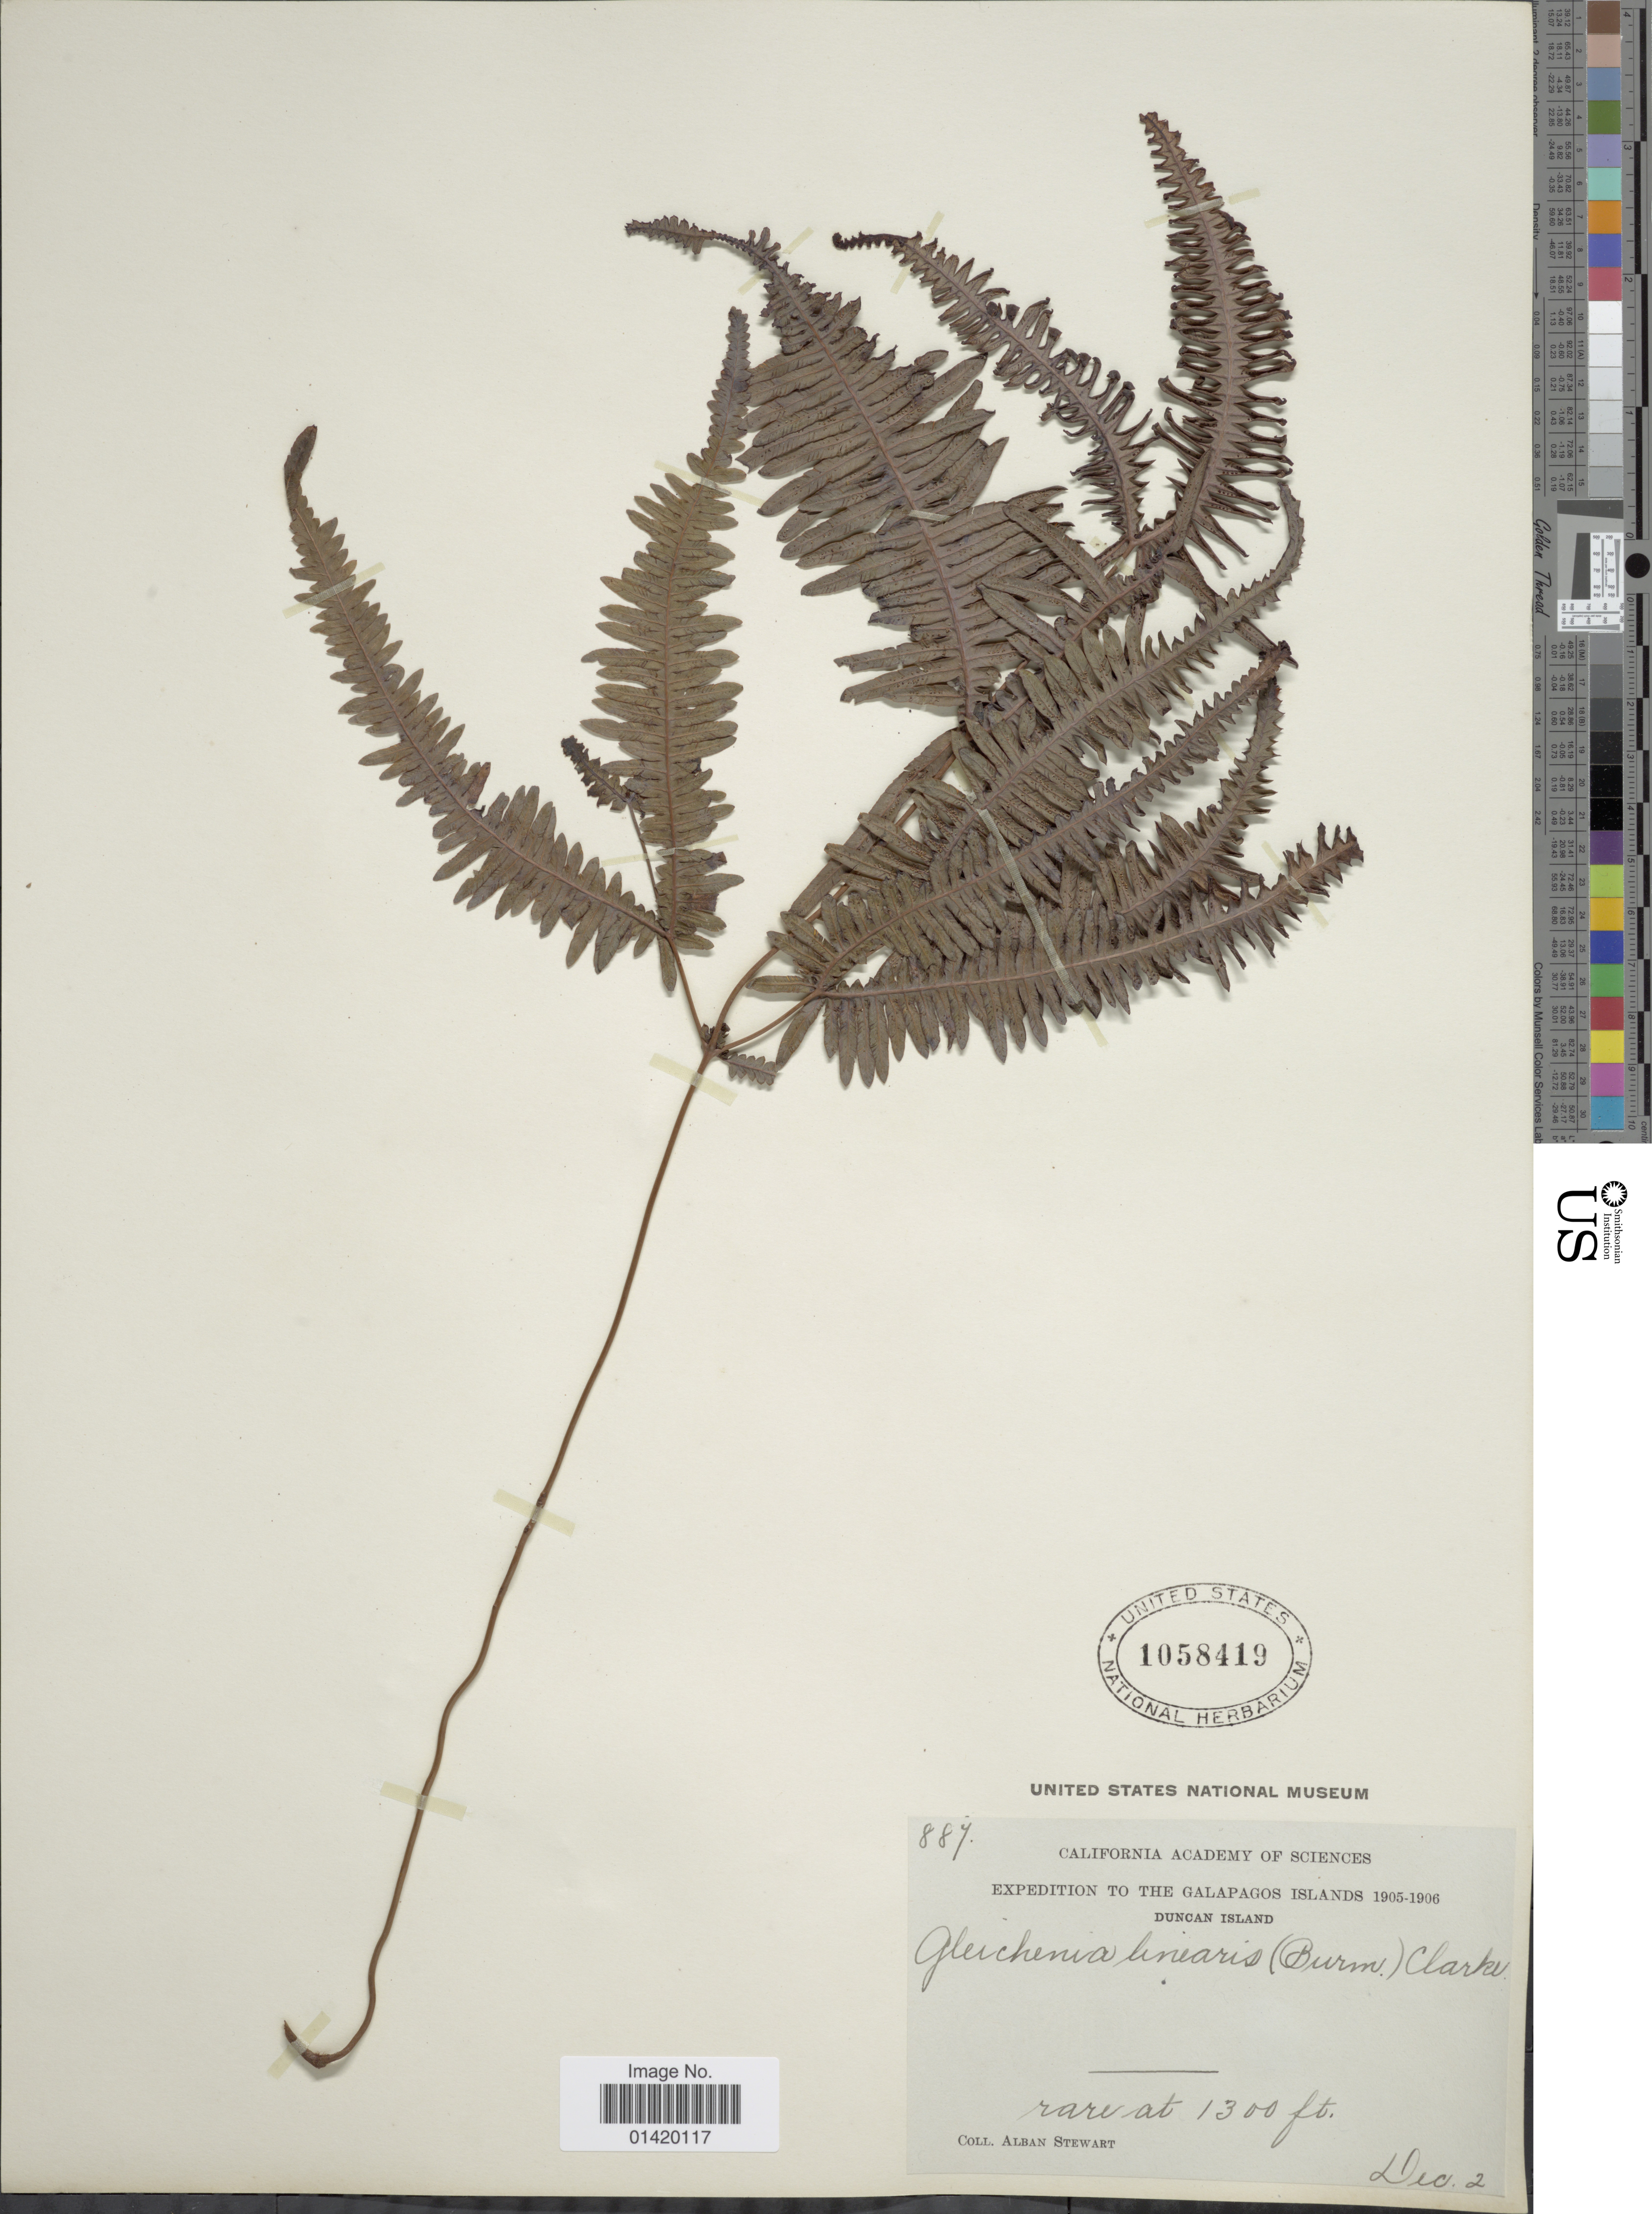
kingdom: Plantae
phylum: Tracheophyta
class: Polypodiopsida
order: Gleicheniales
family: Gleicheniaceae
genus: Dicranopteris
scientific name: Dicranopteris flexuosa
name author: (Schrad.) Underw.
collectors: A. Stewart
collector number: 887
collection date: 1905-12-02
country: Ecuador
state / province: Colón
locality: The Galapagos Islands, Duncan Island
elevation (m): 396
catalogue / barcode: US 1058419